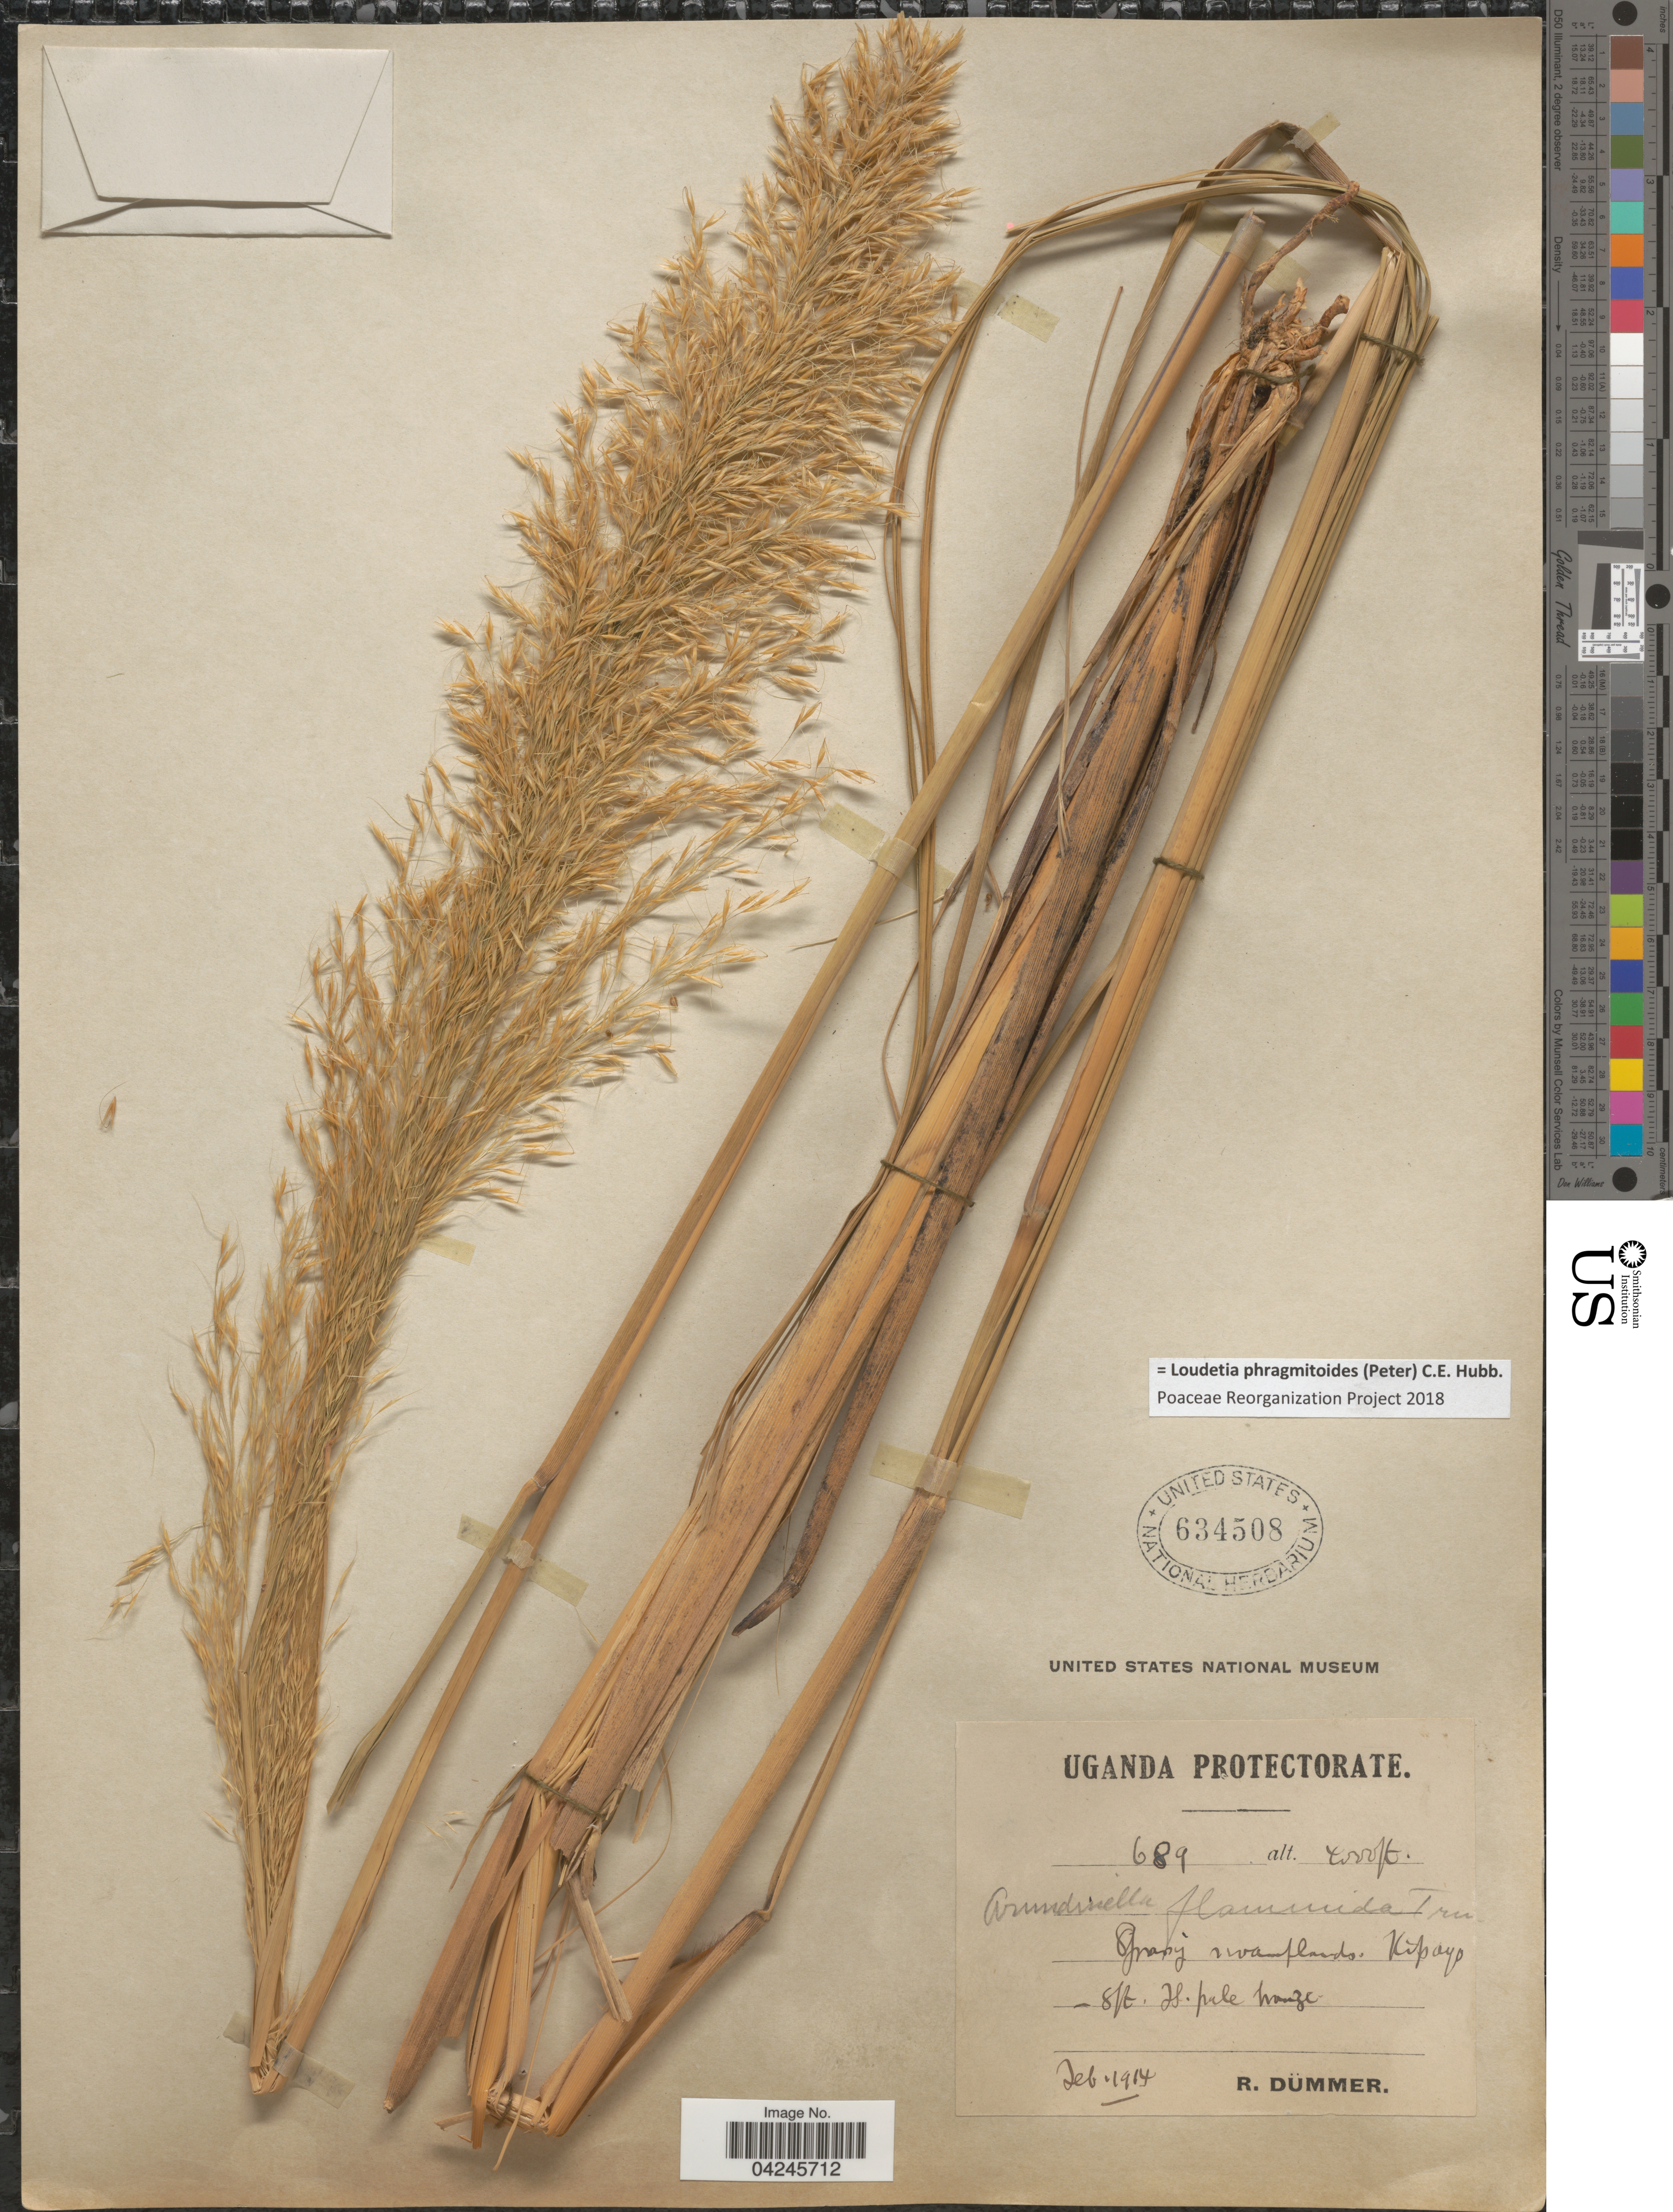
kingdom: Plantae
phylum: Tracheophyta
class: Liliopsida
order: Poales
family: Poaceae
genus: Loudetia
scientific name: Loudetia phragmitoides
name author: (Peter) C.E. Hubb.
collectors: R. A. Dümmer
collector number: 689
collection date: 1914-02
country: Uganda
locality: Uganda Protectorate. Grassy woodlands. Kipayo.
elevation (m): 1219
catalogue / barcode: US 634508